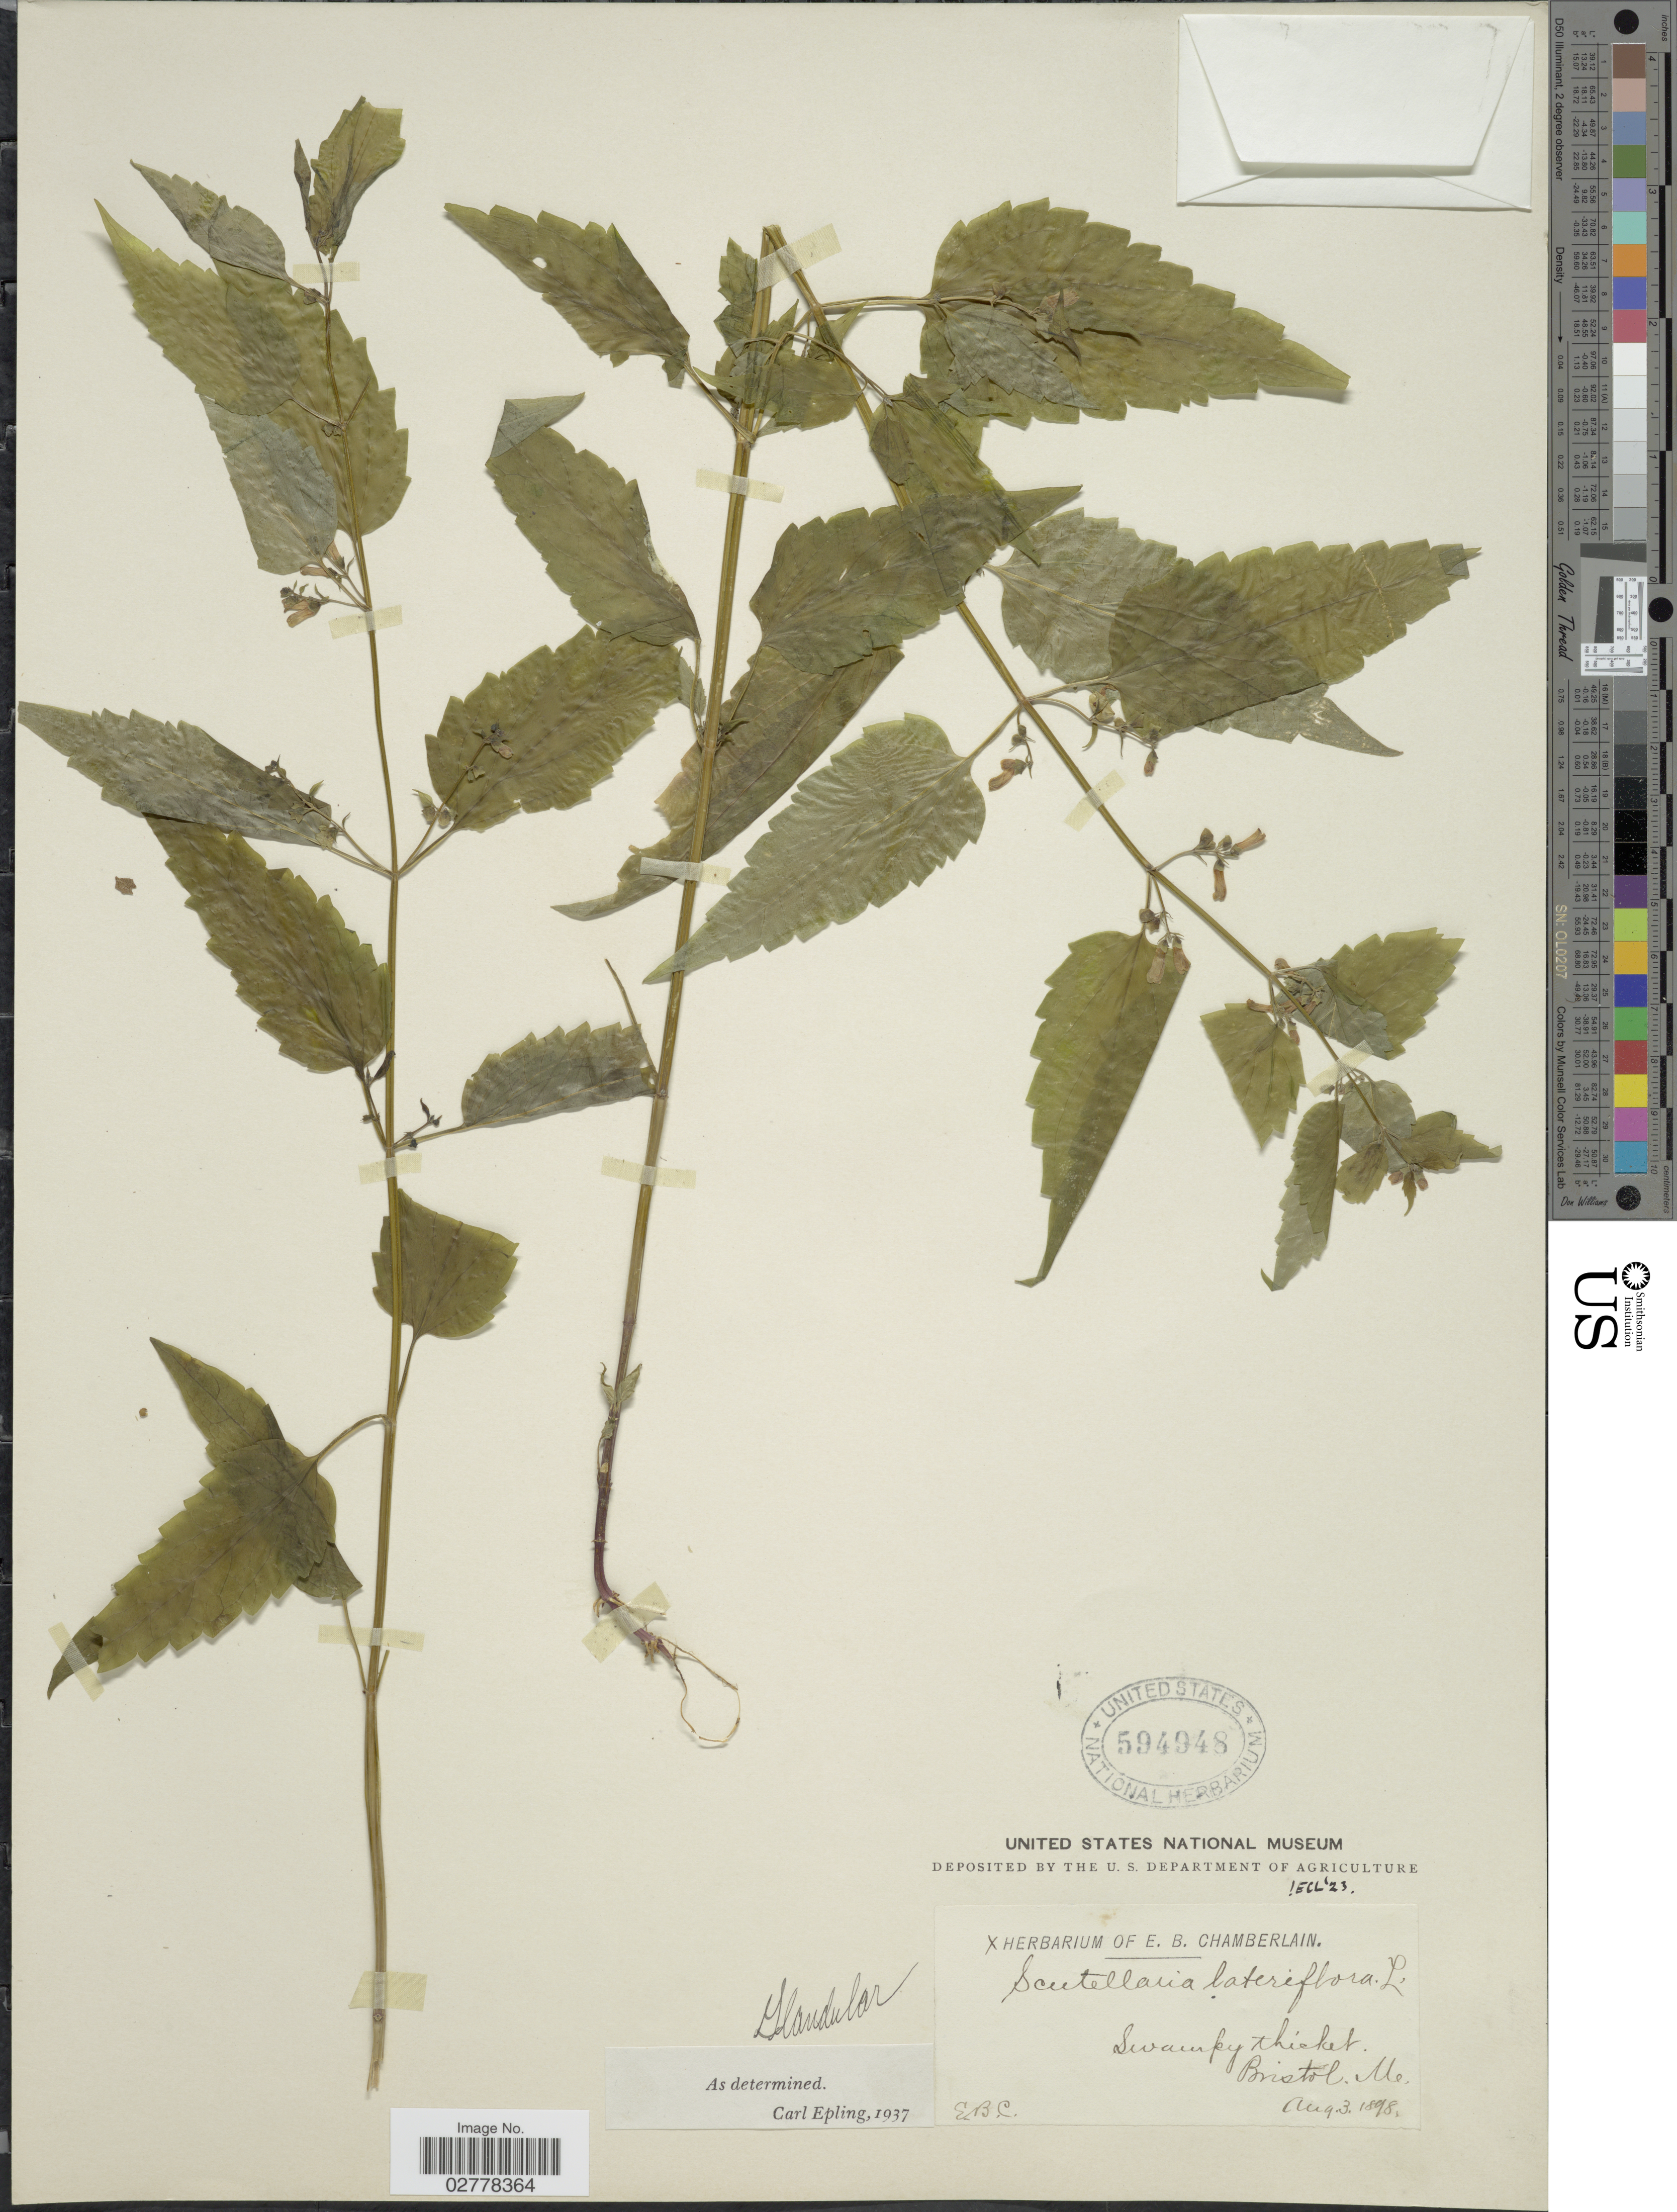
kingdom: Plantae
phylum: Tracheophyta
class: Magnoliopsida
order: Lamiales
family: Lamiaceae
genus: Scutellaria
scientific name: Scutellaria lateriflora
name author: L.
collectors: E. Chamberlain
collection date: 1898-08-03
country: United States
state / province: Maine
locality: Bristol.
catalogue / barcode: US 594948